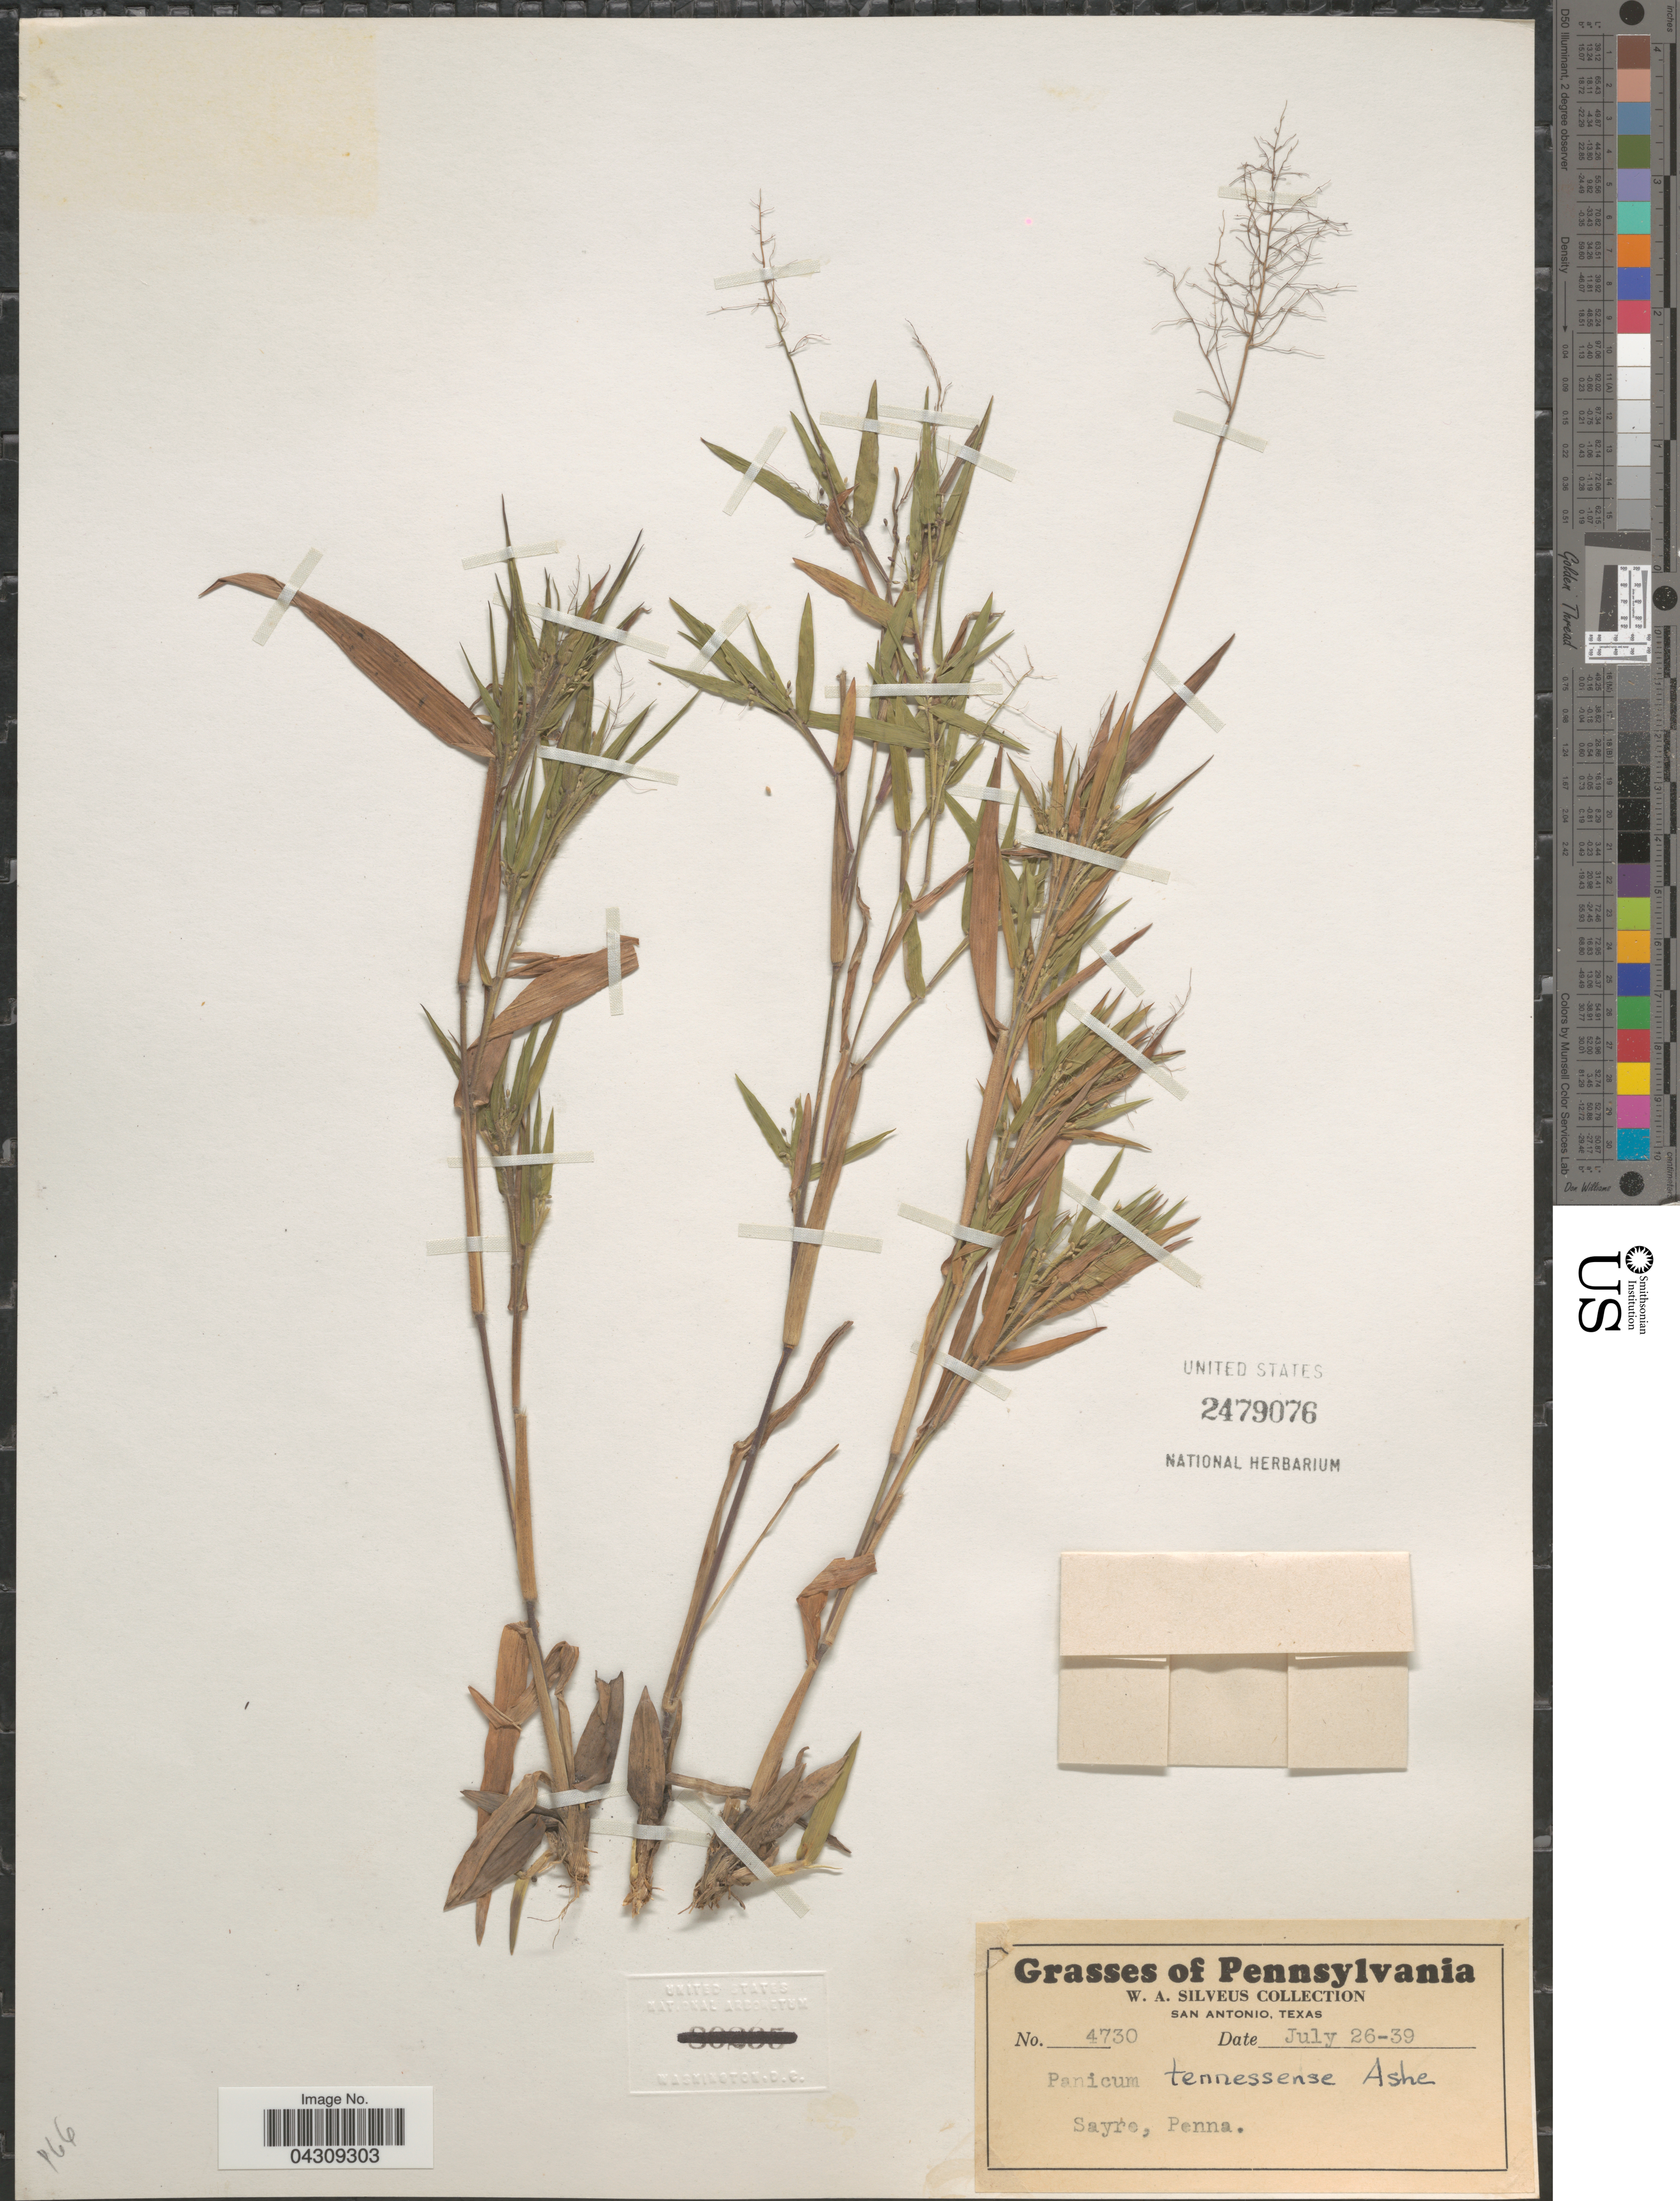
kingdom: Plantae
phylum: Tracheophyta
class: Liliopsida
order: Poales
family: Poaceae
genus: Dichanthelium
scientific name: Dichanthelium acuminatum var. acuminatum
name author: (Sw.) Gould & C.A. Clark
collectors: W. Silveus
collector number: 4730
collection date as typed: Transcribed d/m/y: 26/7/39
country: United States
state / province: Pennsylvania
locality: Sayre.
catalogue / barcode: US 2479076